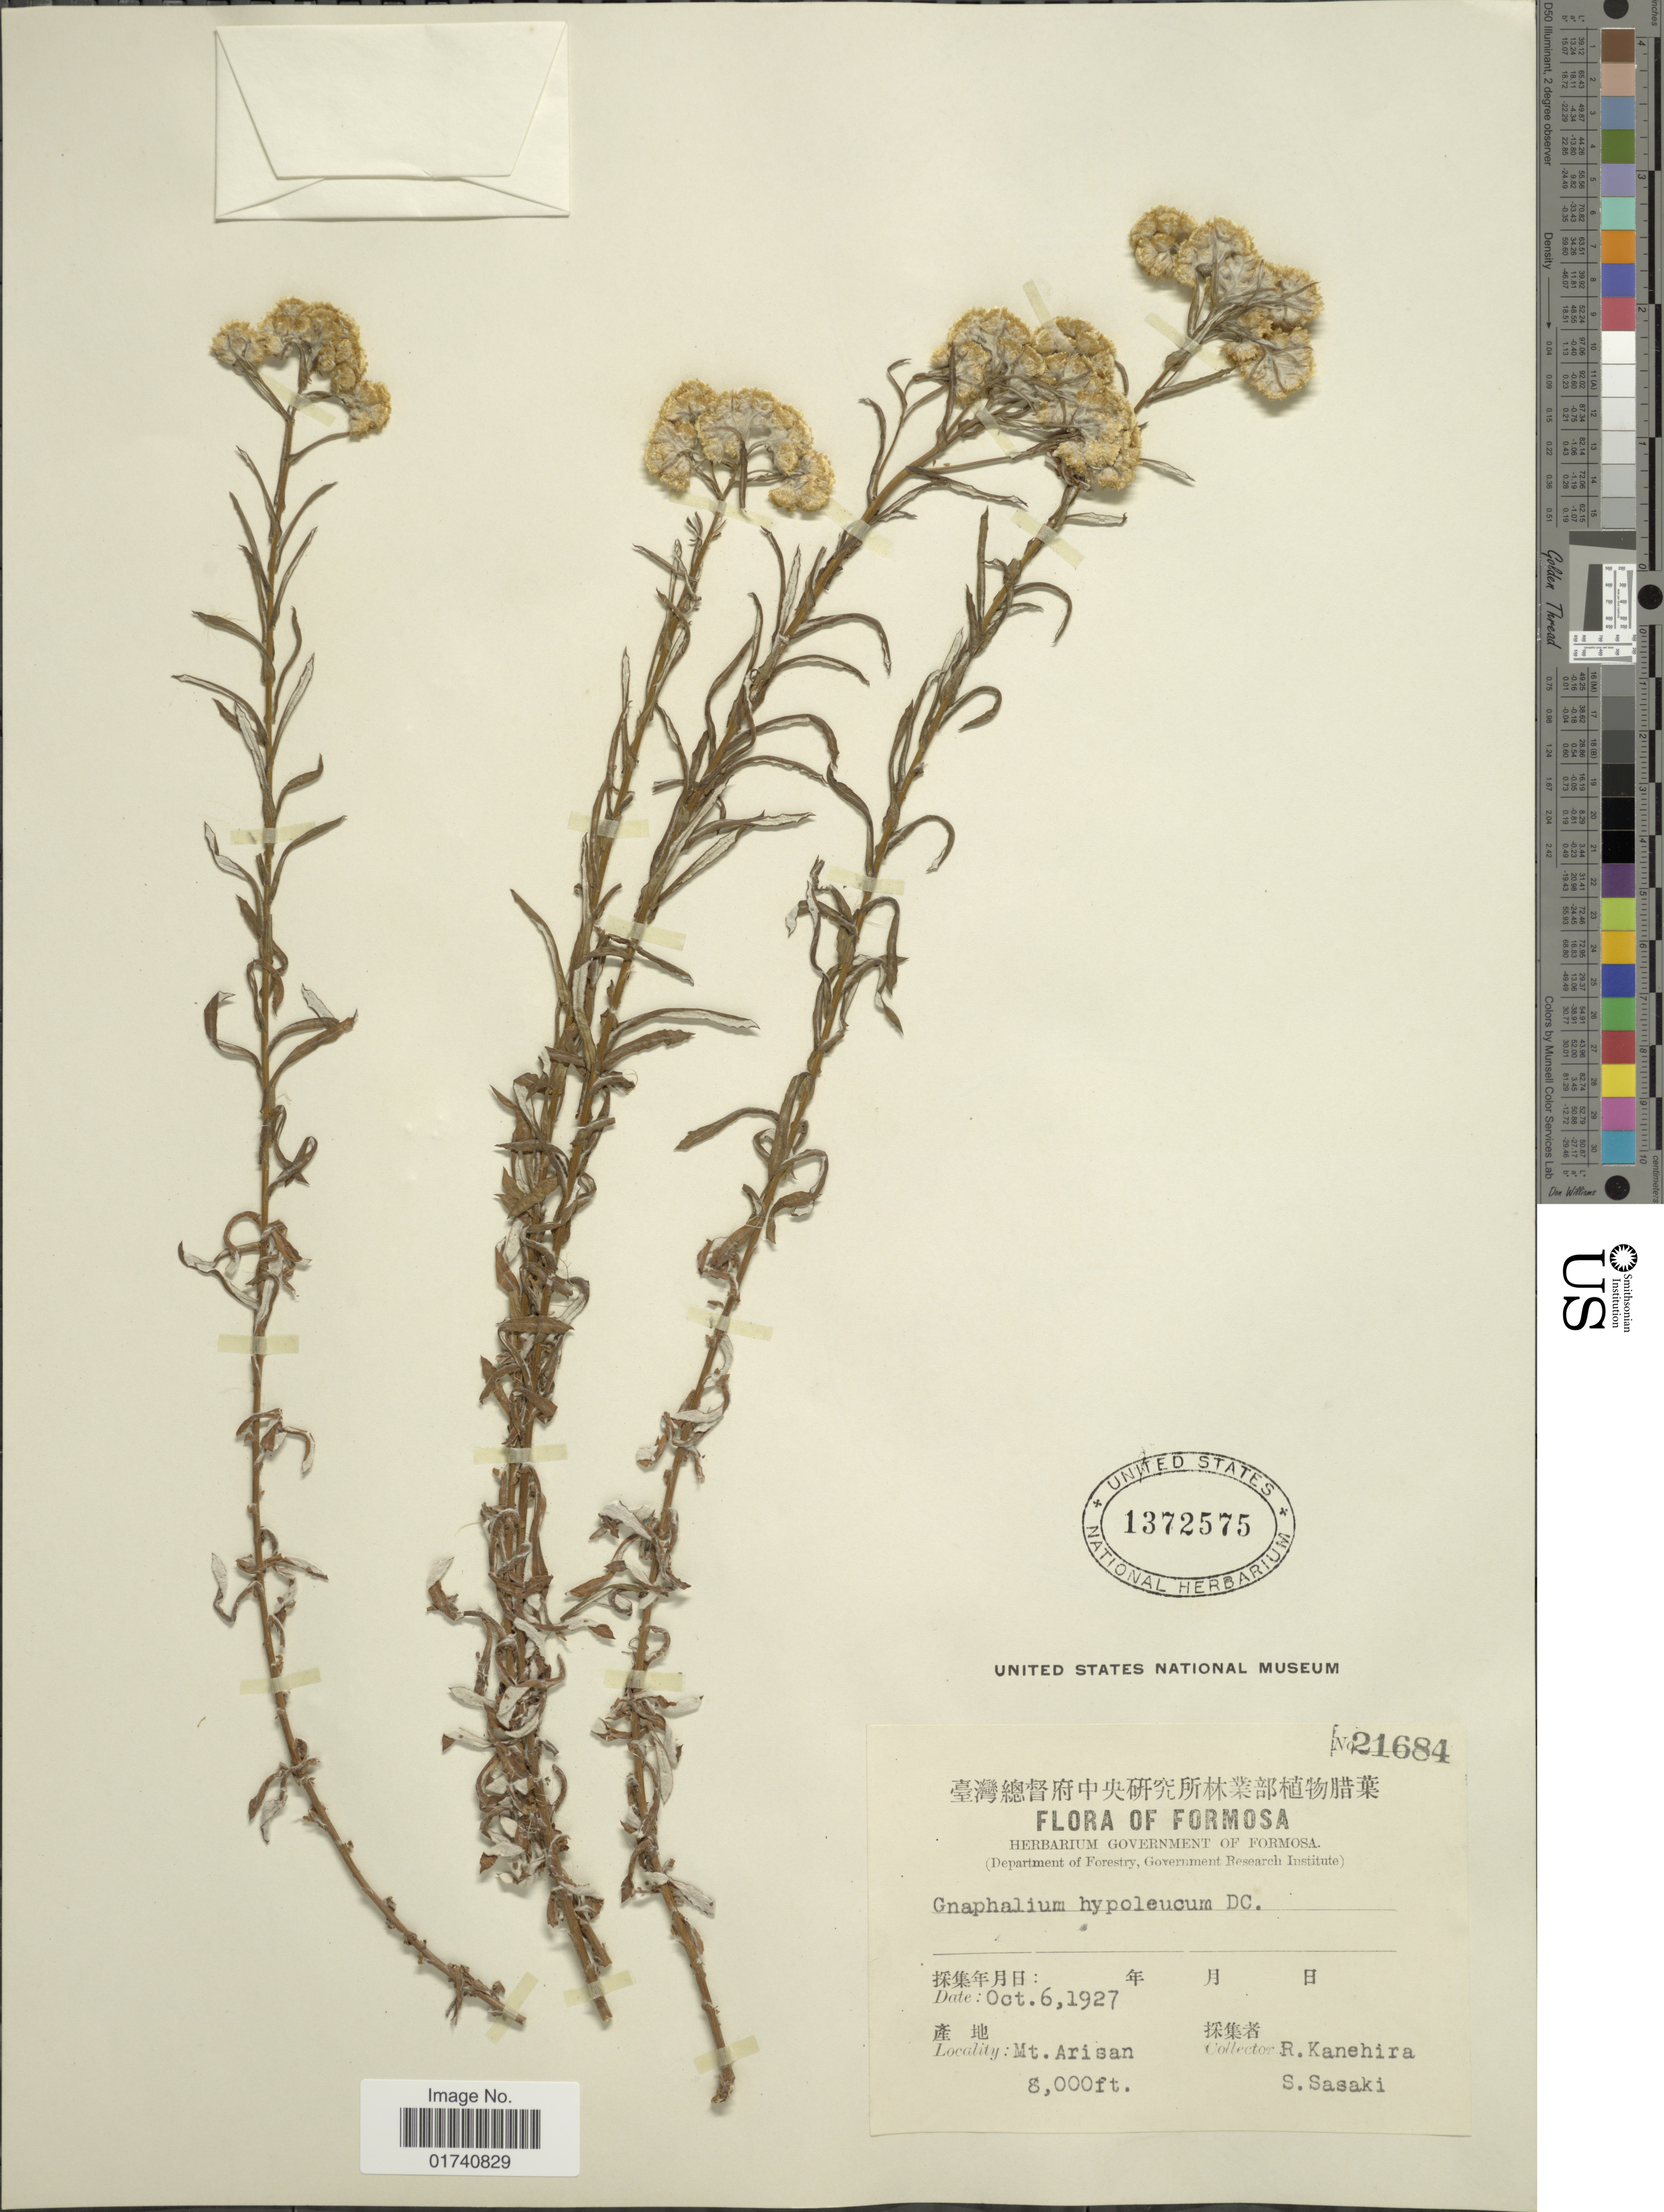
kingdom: Plantae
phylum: Tracheophyta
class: Magnoliopsida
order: Asterales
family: Asteraceae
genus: Pseudognaphalium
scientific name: Pseudognaphalium hypoleucum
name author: (DC.) Hilliard & B.L. Burtt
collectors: R. Kanehira & S. Sasaki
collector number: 21684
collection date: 1927-10-06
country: Taiwan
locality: Formosa. Mt. Arisan.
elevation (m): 2438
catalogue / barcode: US 1372575